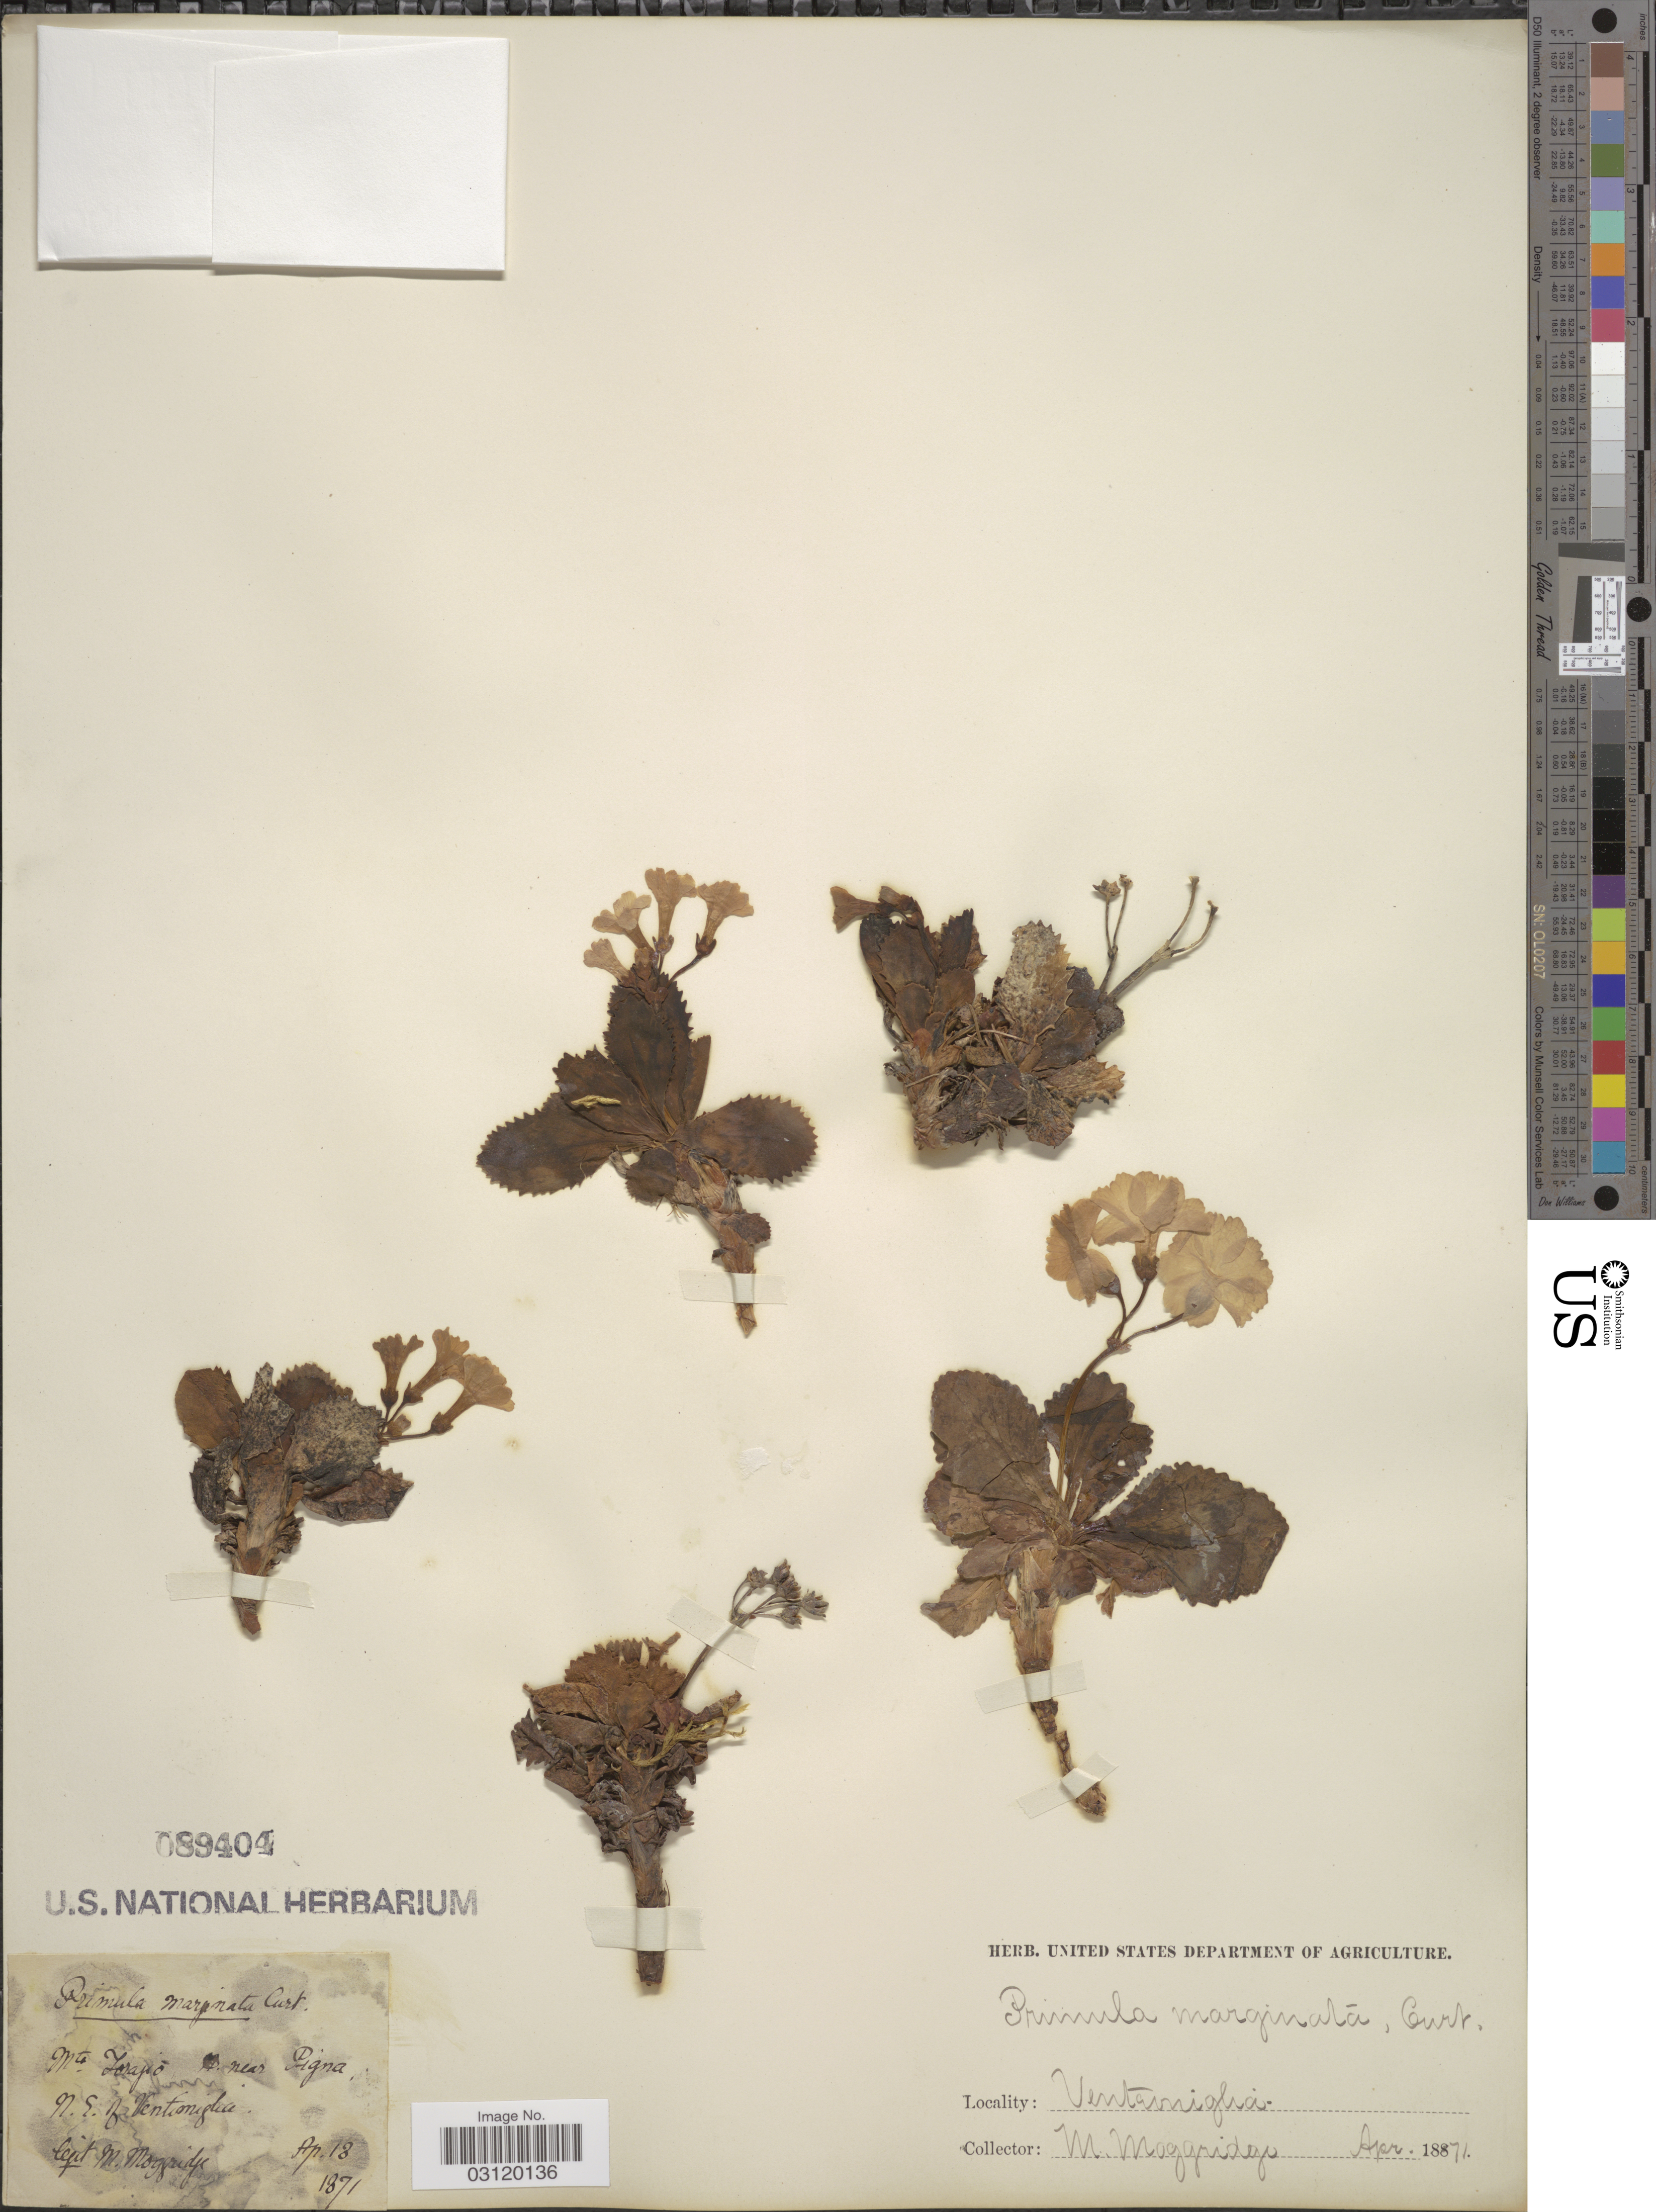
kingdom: Plantae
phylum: Tracheophyta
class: Magnoliopsida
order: Ericales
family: Primulaceae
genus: Primula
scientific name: Primula marginata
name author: Curtis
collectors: M. Moggridge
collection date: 1871-04-18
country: Italy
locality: Mts Torajio [interpreted], near Pigna, N.E. of Ventimiglia.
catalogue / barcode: US 89404